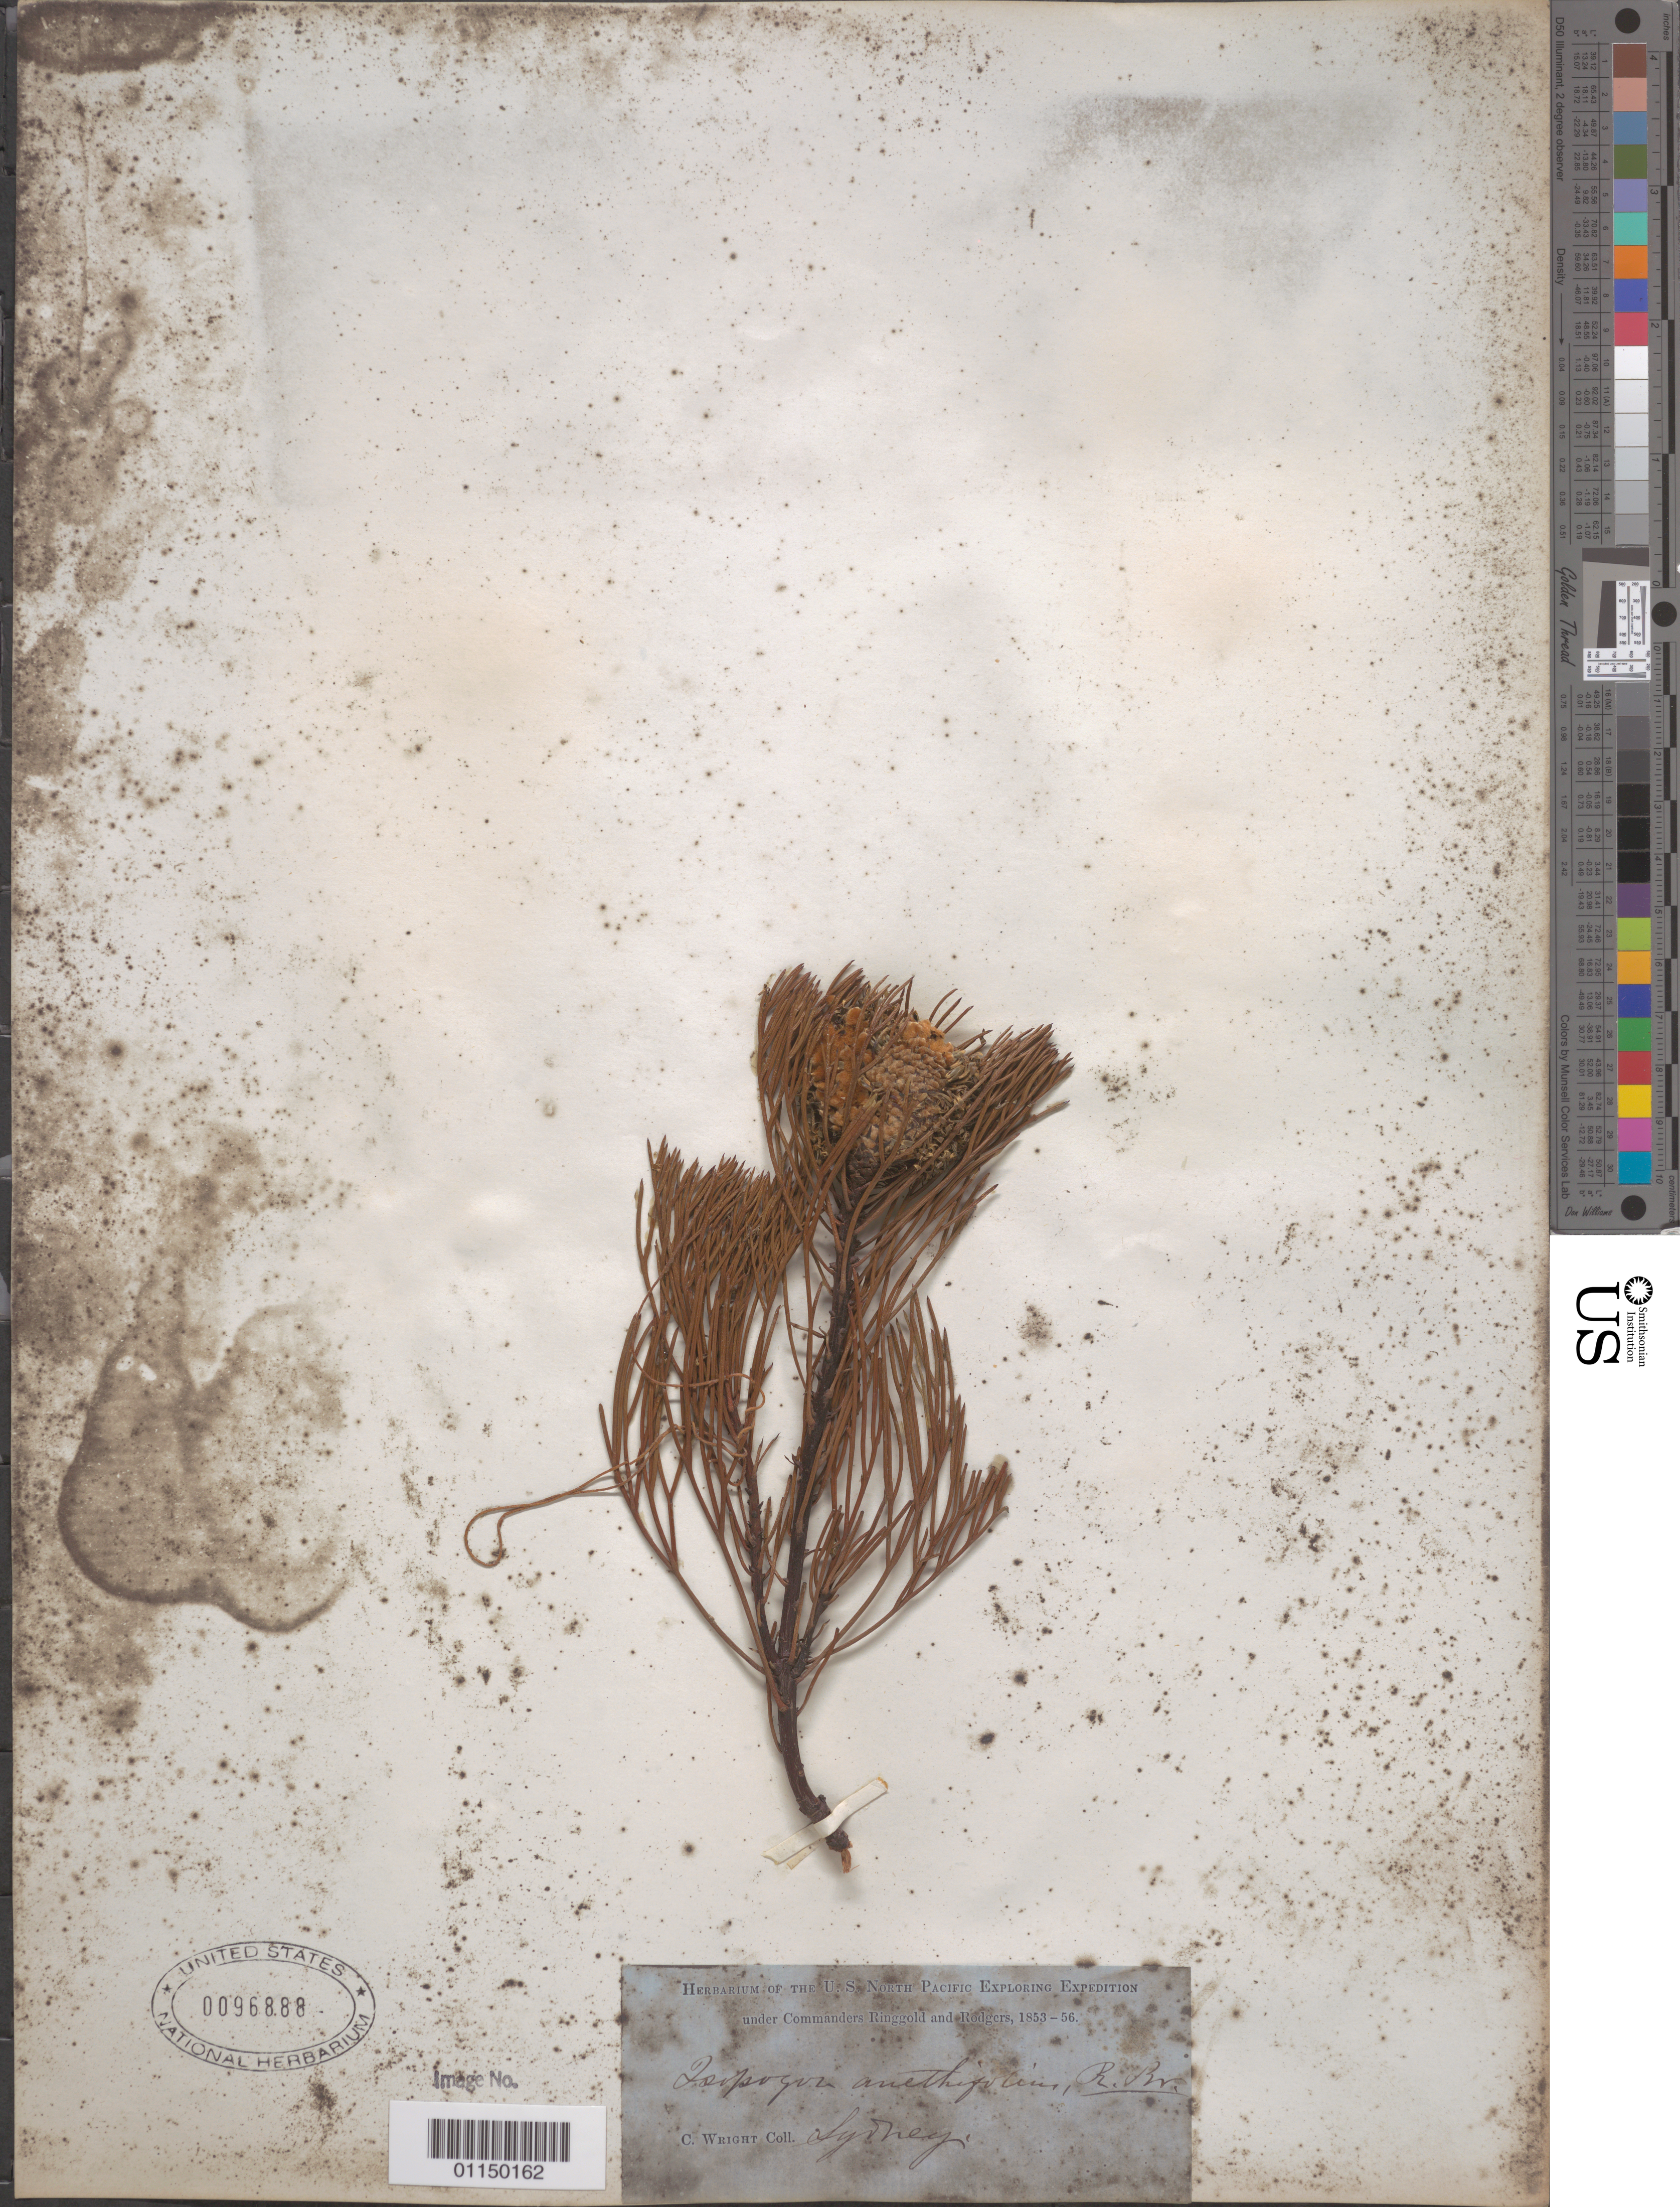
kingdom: Plantae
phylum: Tracheophyta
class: Magnoliopsida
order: Proteales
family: Proteaceae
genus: Isopogon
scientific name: Isopogon anethifolius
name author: Knight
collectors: C. Wright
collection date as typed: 1853 to -- -- 1856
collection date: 1853/1856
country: Australia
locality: Sydney.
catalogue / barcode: US 96888